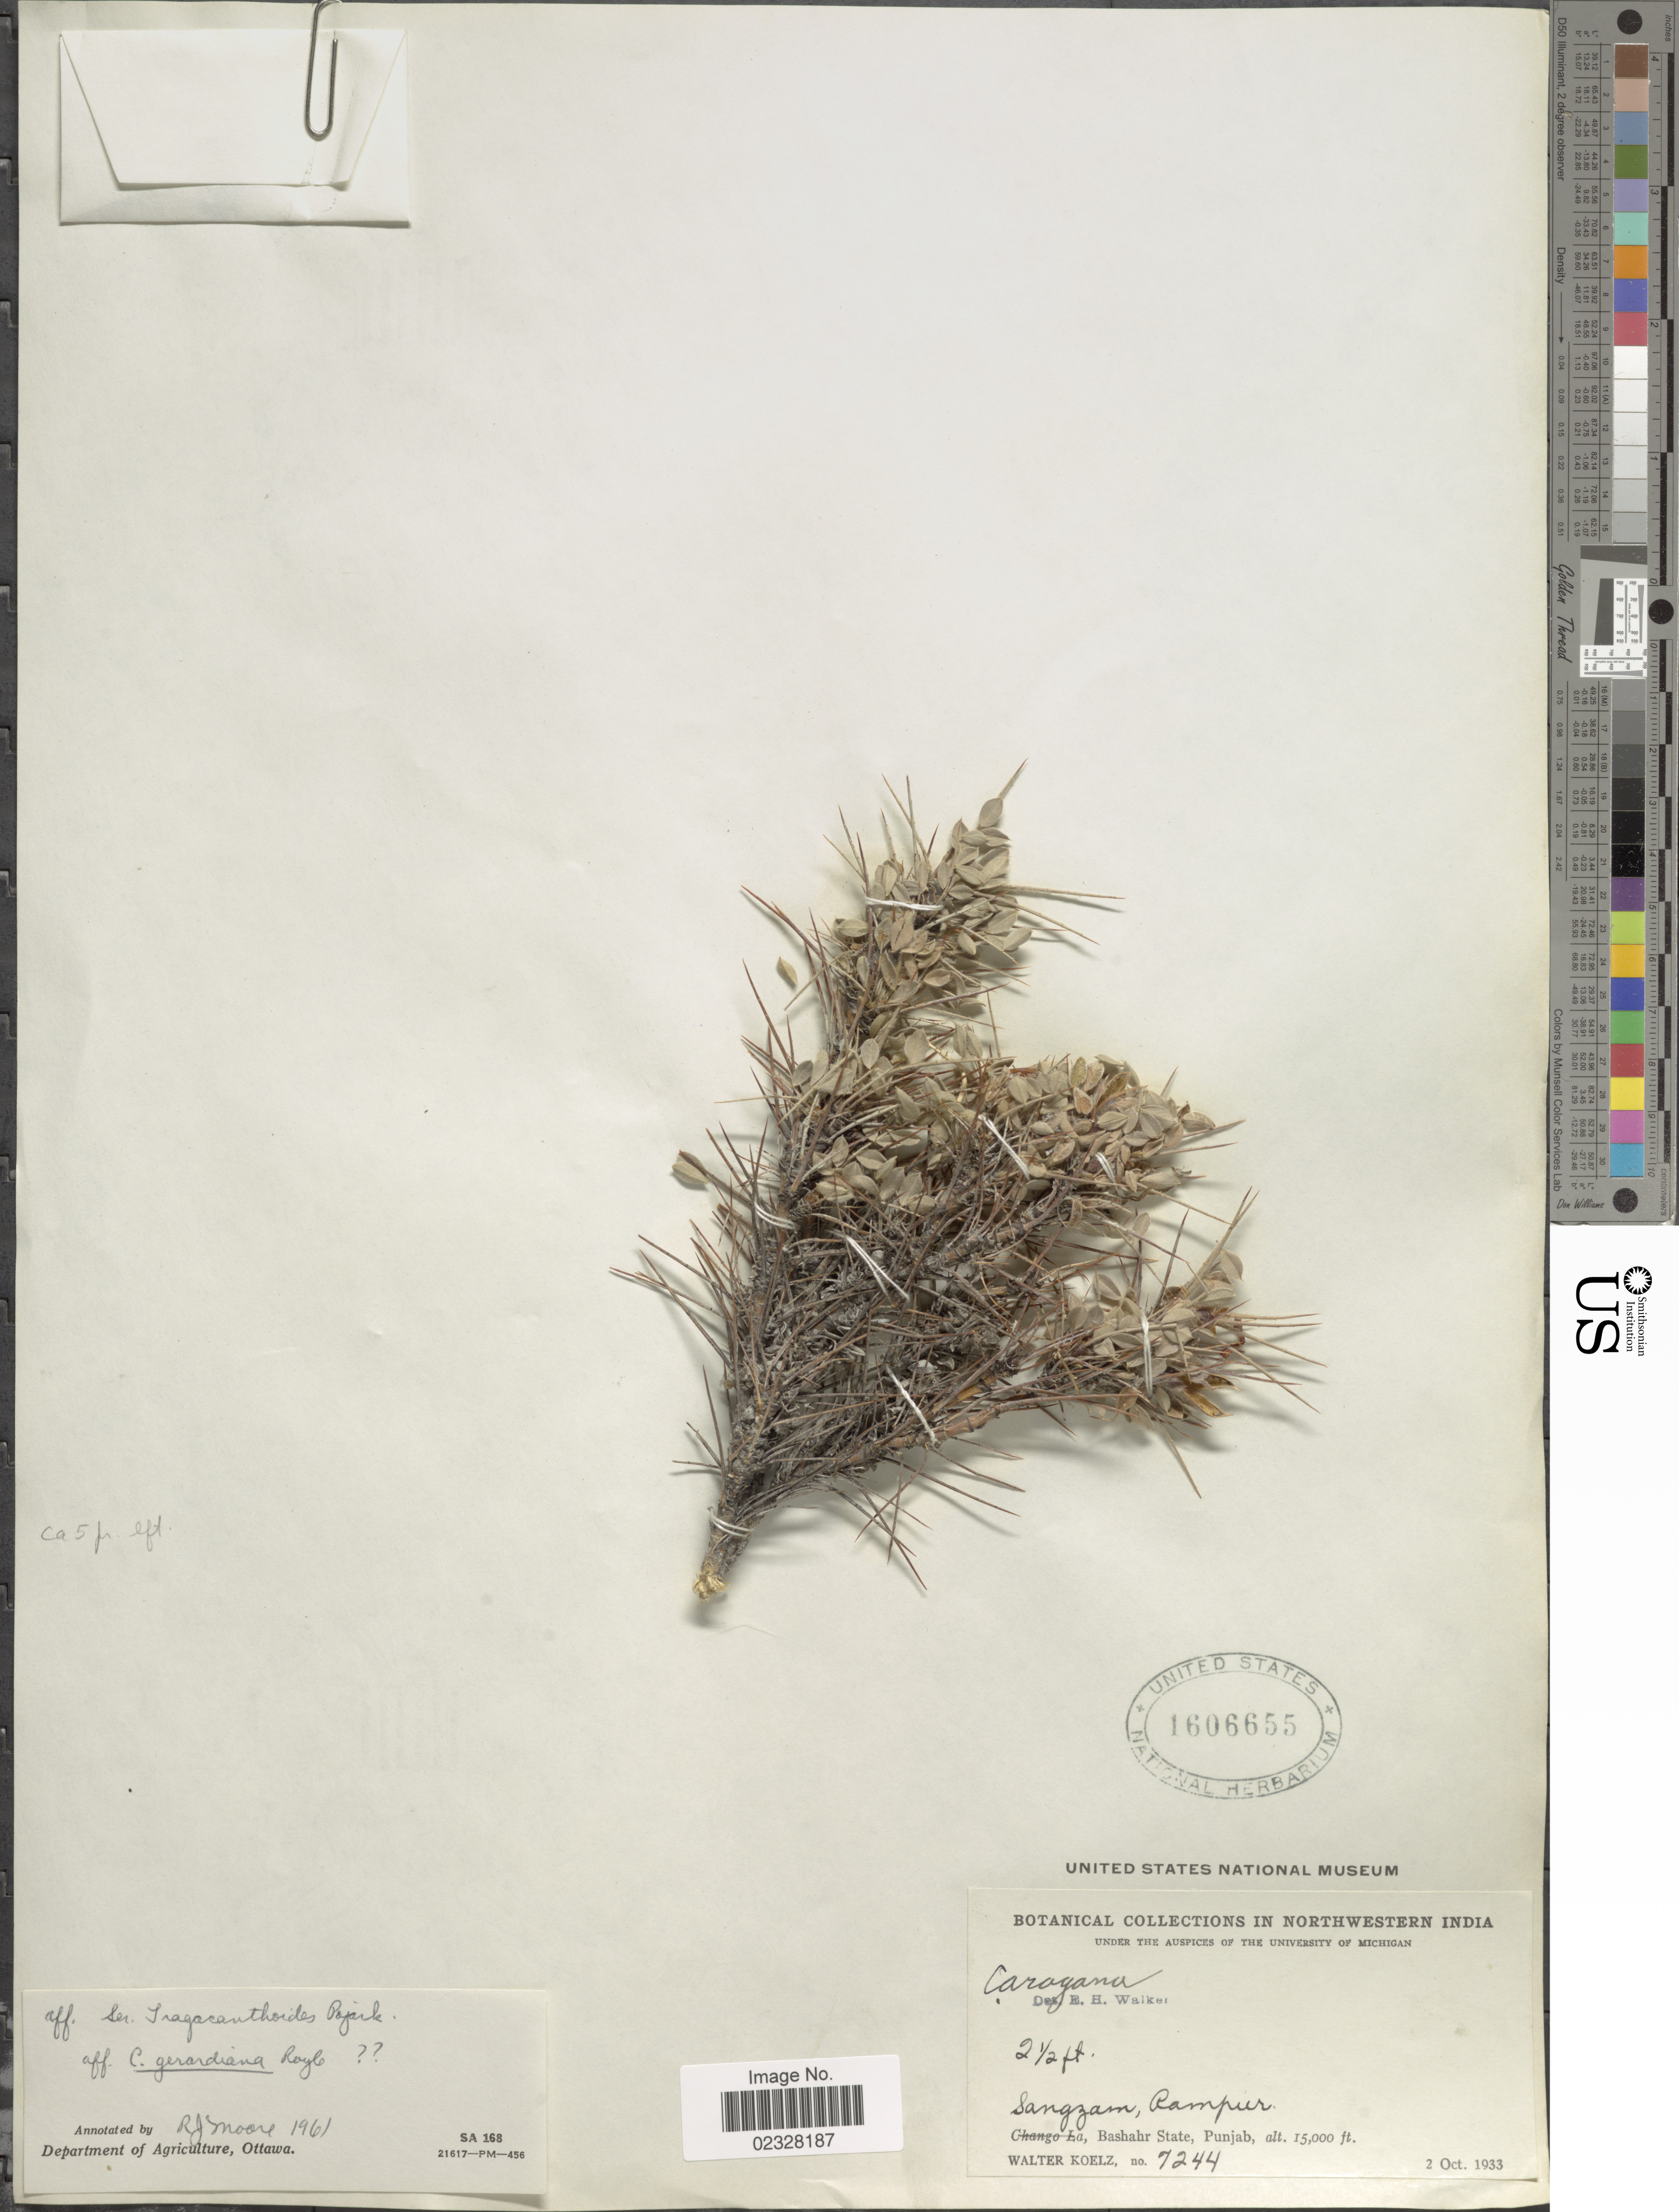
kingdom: Plantae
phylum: Tracheophyta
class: Magnoliopsida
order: Fabales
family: Fabaceae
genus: Caragana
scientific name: Caragana gerardiana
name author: Benth.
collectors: W. N. Koelz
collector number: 7244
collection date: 1933-10-02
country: India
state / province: Punjab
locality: Northwestern India. Sangzam, Rampur. Bashahr State, Punjab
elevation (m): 4572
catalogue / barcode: US 1606655